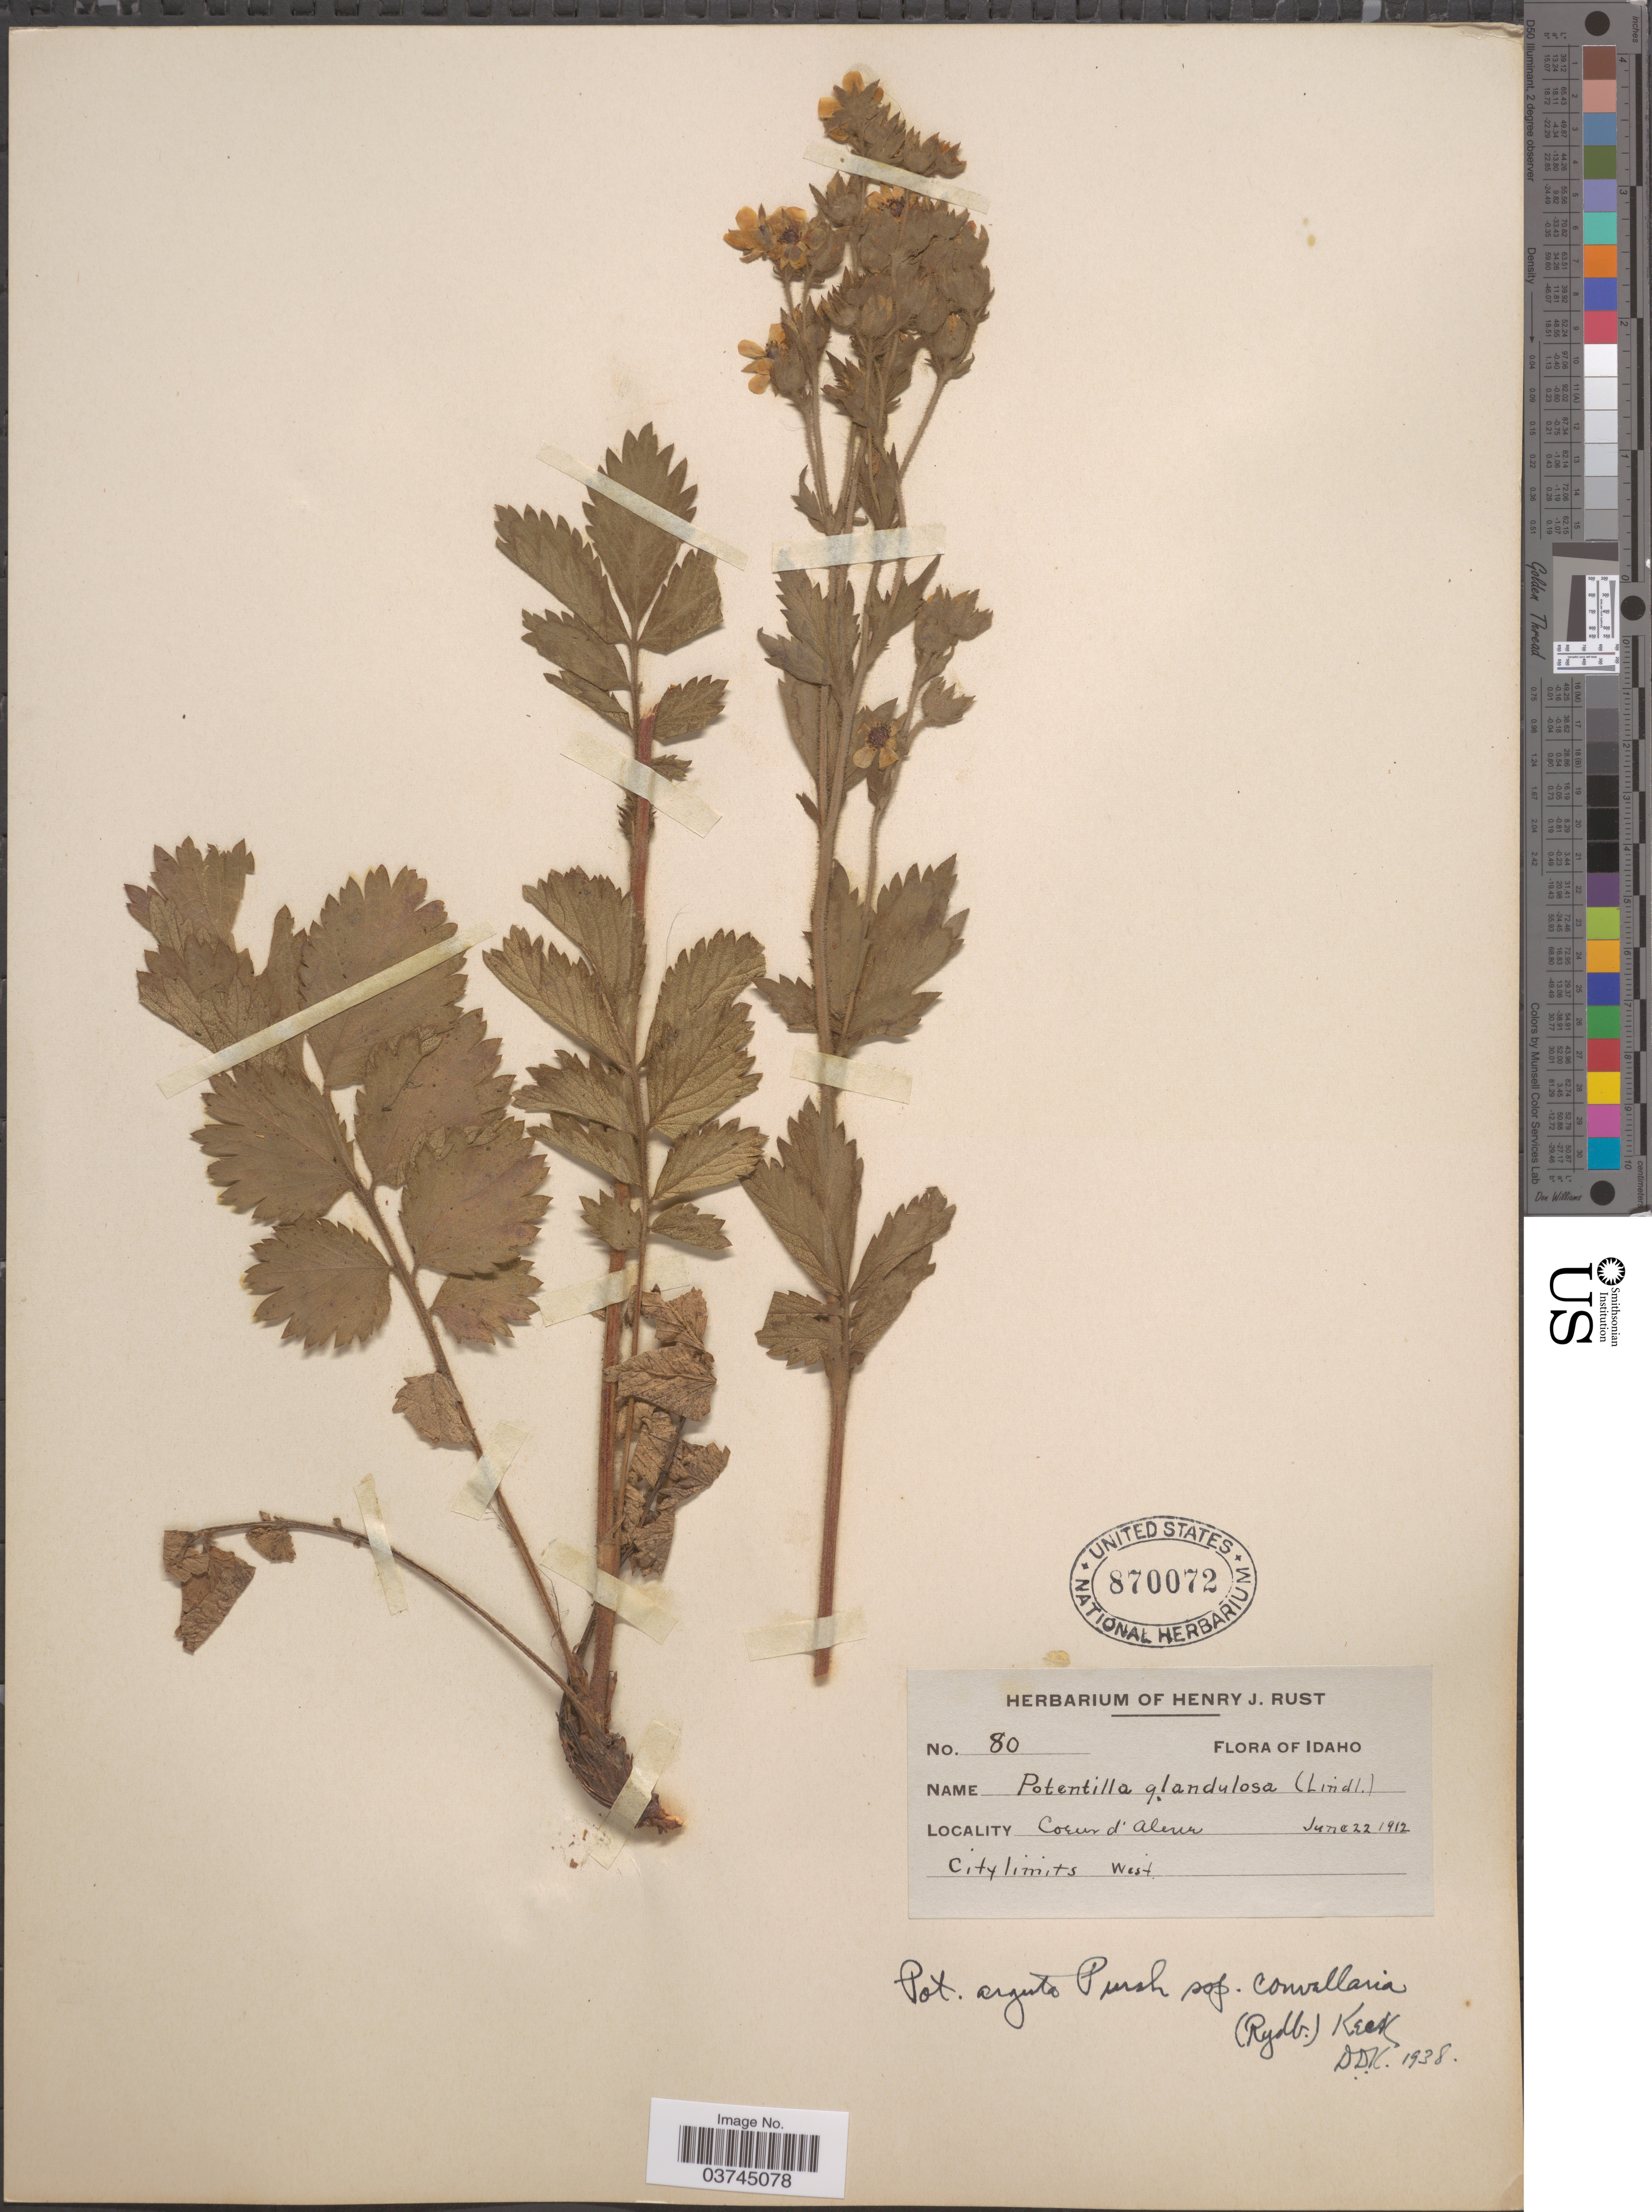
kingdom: Plantae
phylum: Tracheophyta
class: Magnoliopsida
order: Rosales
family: Rosaceae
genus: Drymocallis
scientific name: Drymocallis convallaria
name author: (Rydb.) Rydb.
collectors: ex herb. Henry J. Rust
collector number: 80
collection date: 1912-06-22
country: United States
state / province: Idaho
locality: Coeur d'Alene. City limits west.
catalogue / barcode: US 870072